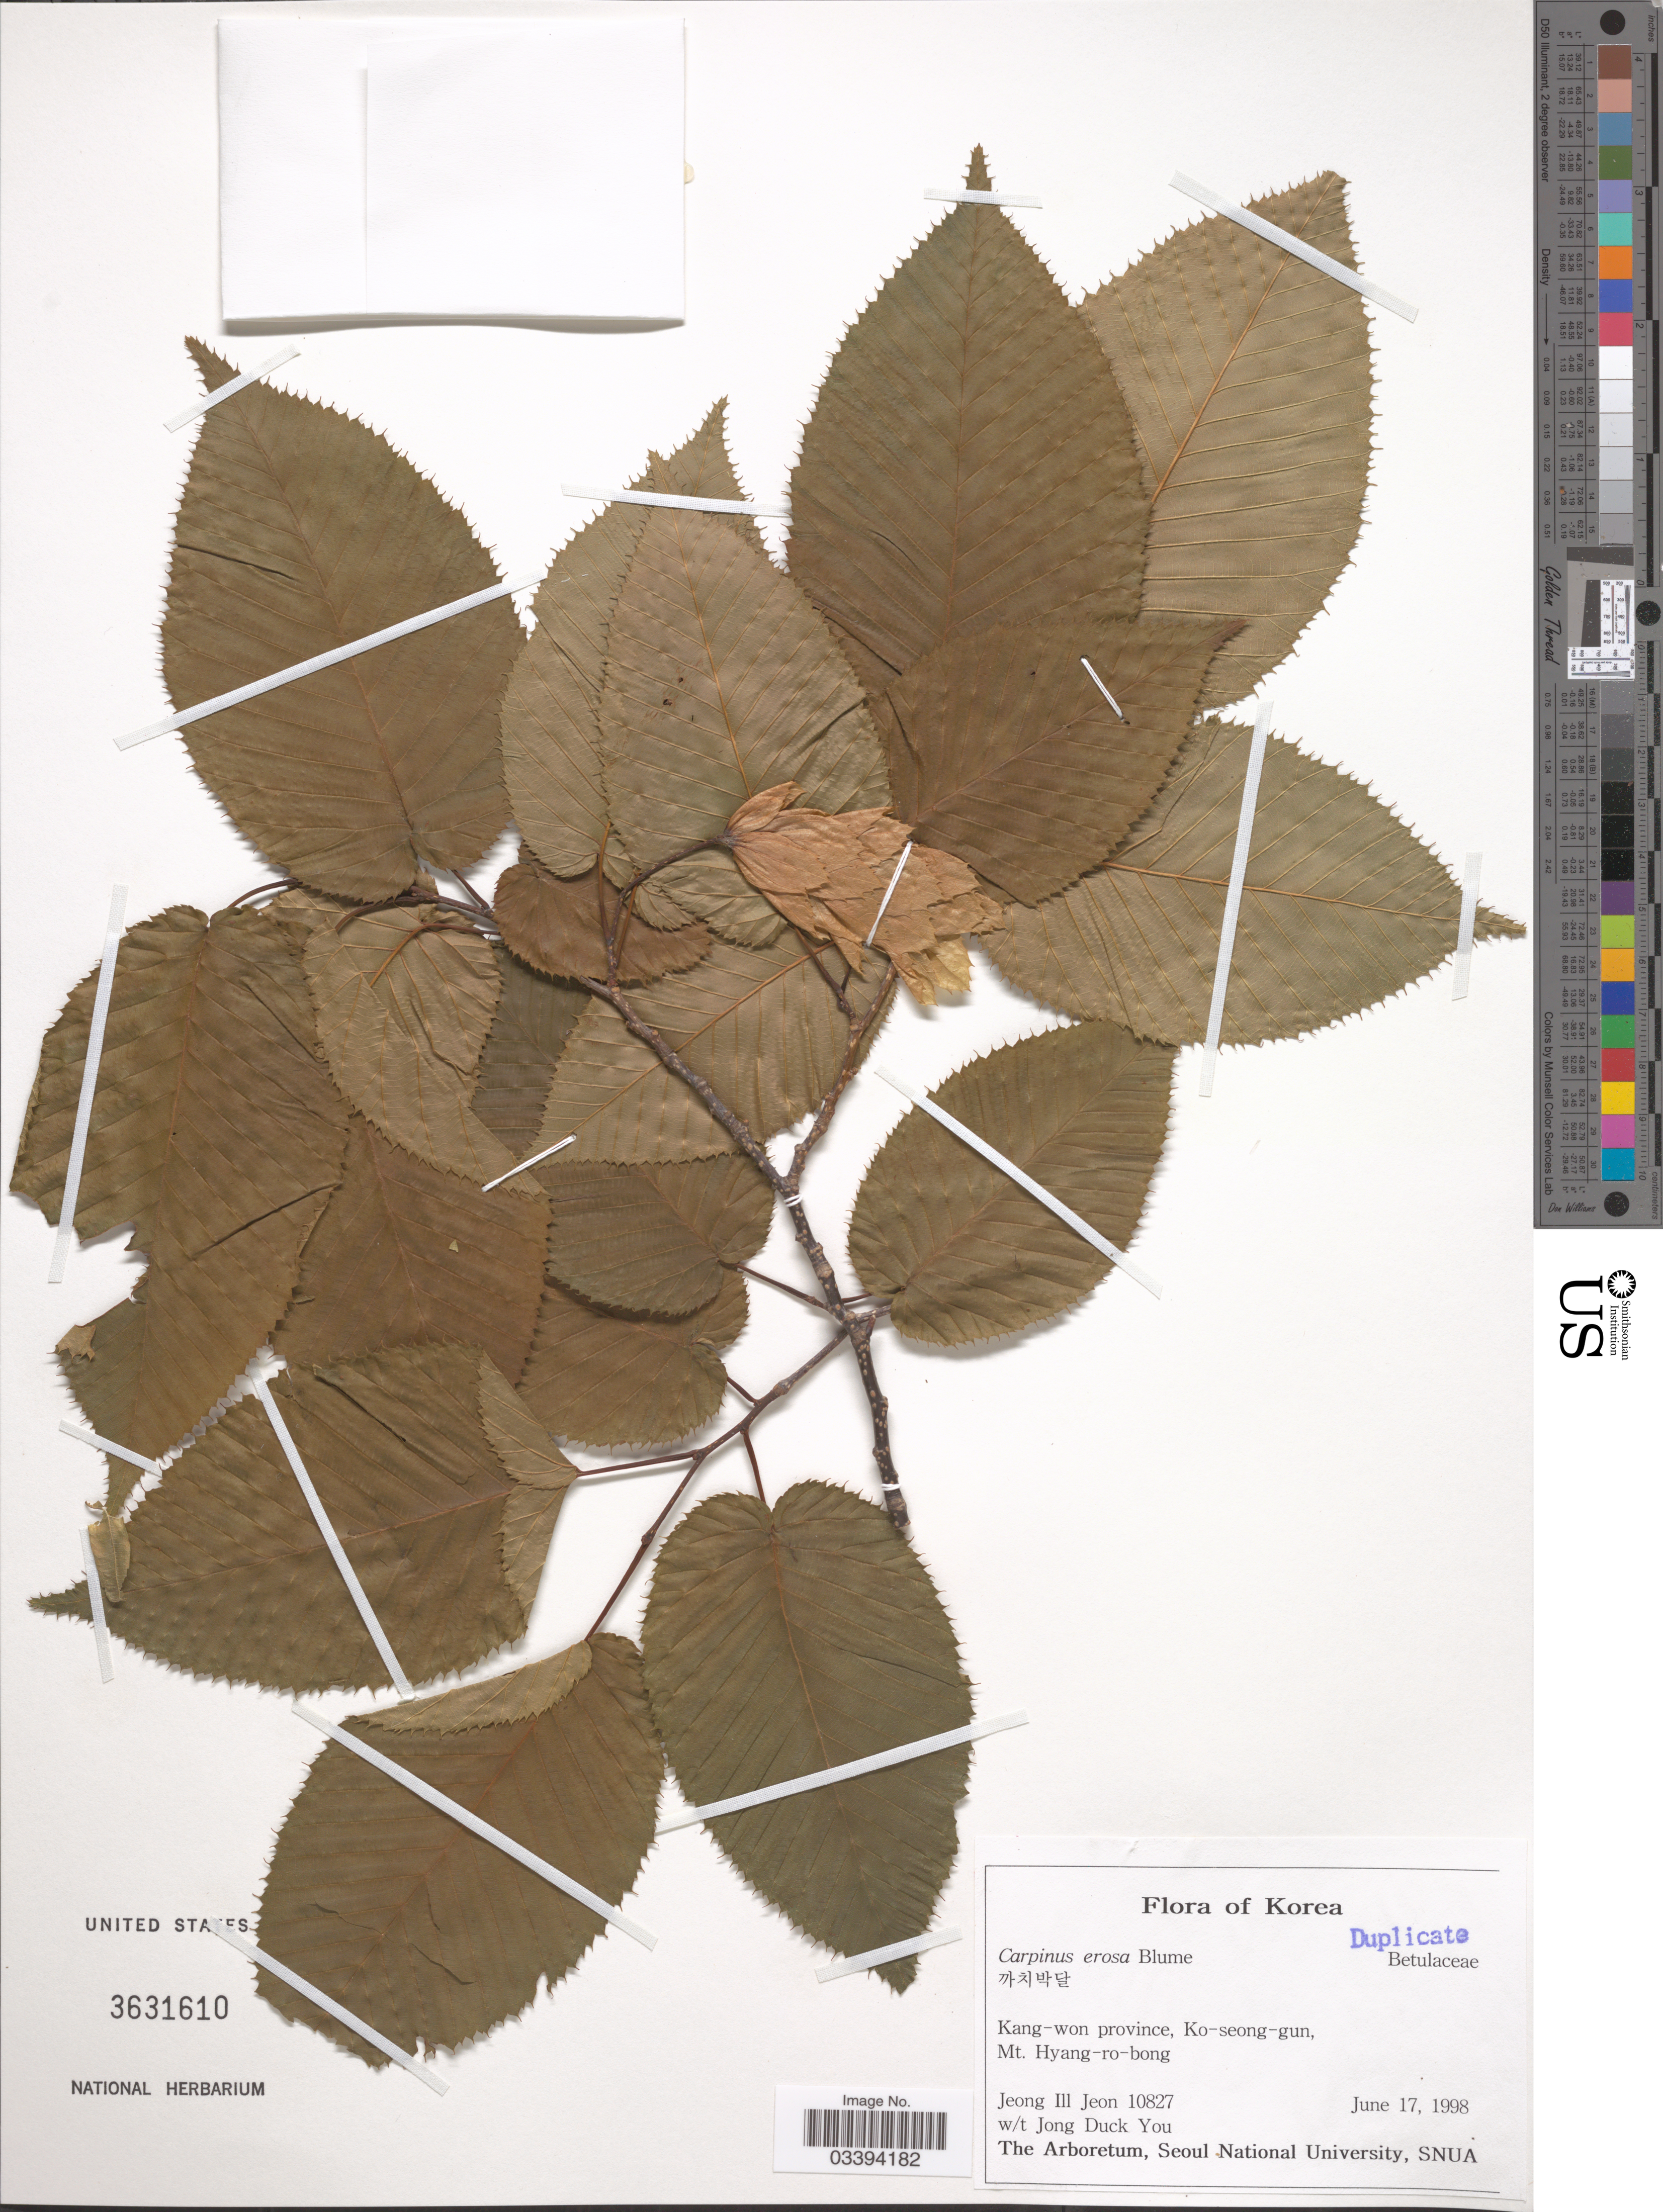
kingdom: Plantae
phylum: Tracheophyta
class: Magnoliopsida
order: Fagales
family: Betulaceae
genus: Carpinus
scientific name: Carpinus erosa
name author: Blume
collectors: J. Jeon & J. You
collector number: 10827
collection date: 1998-06-17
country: North Korea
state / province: Kangwon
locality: Kang-won province, Ko-seong-gun, Mt. Hyang-ro-bong.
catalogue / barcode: US 3631610